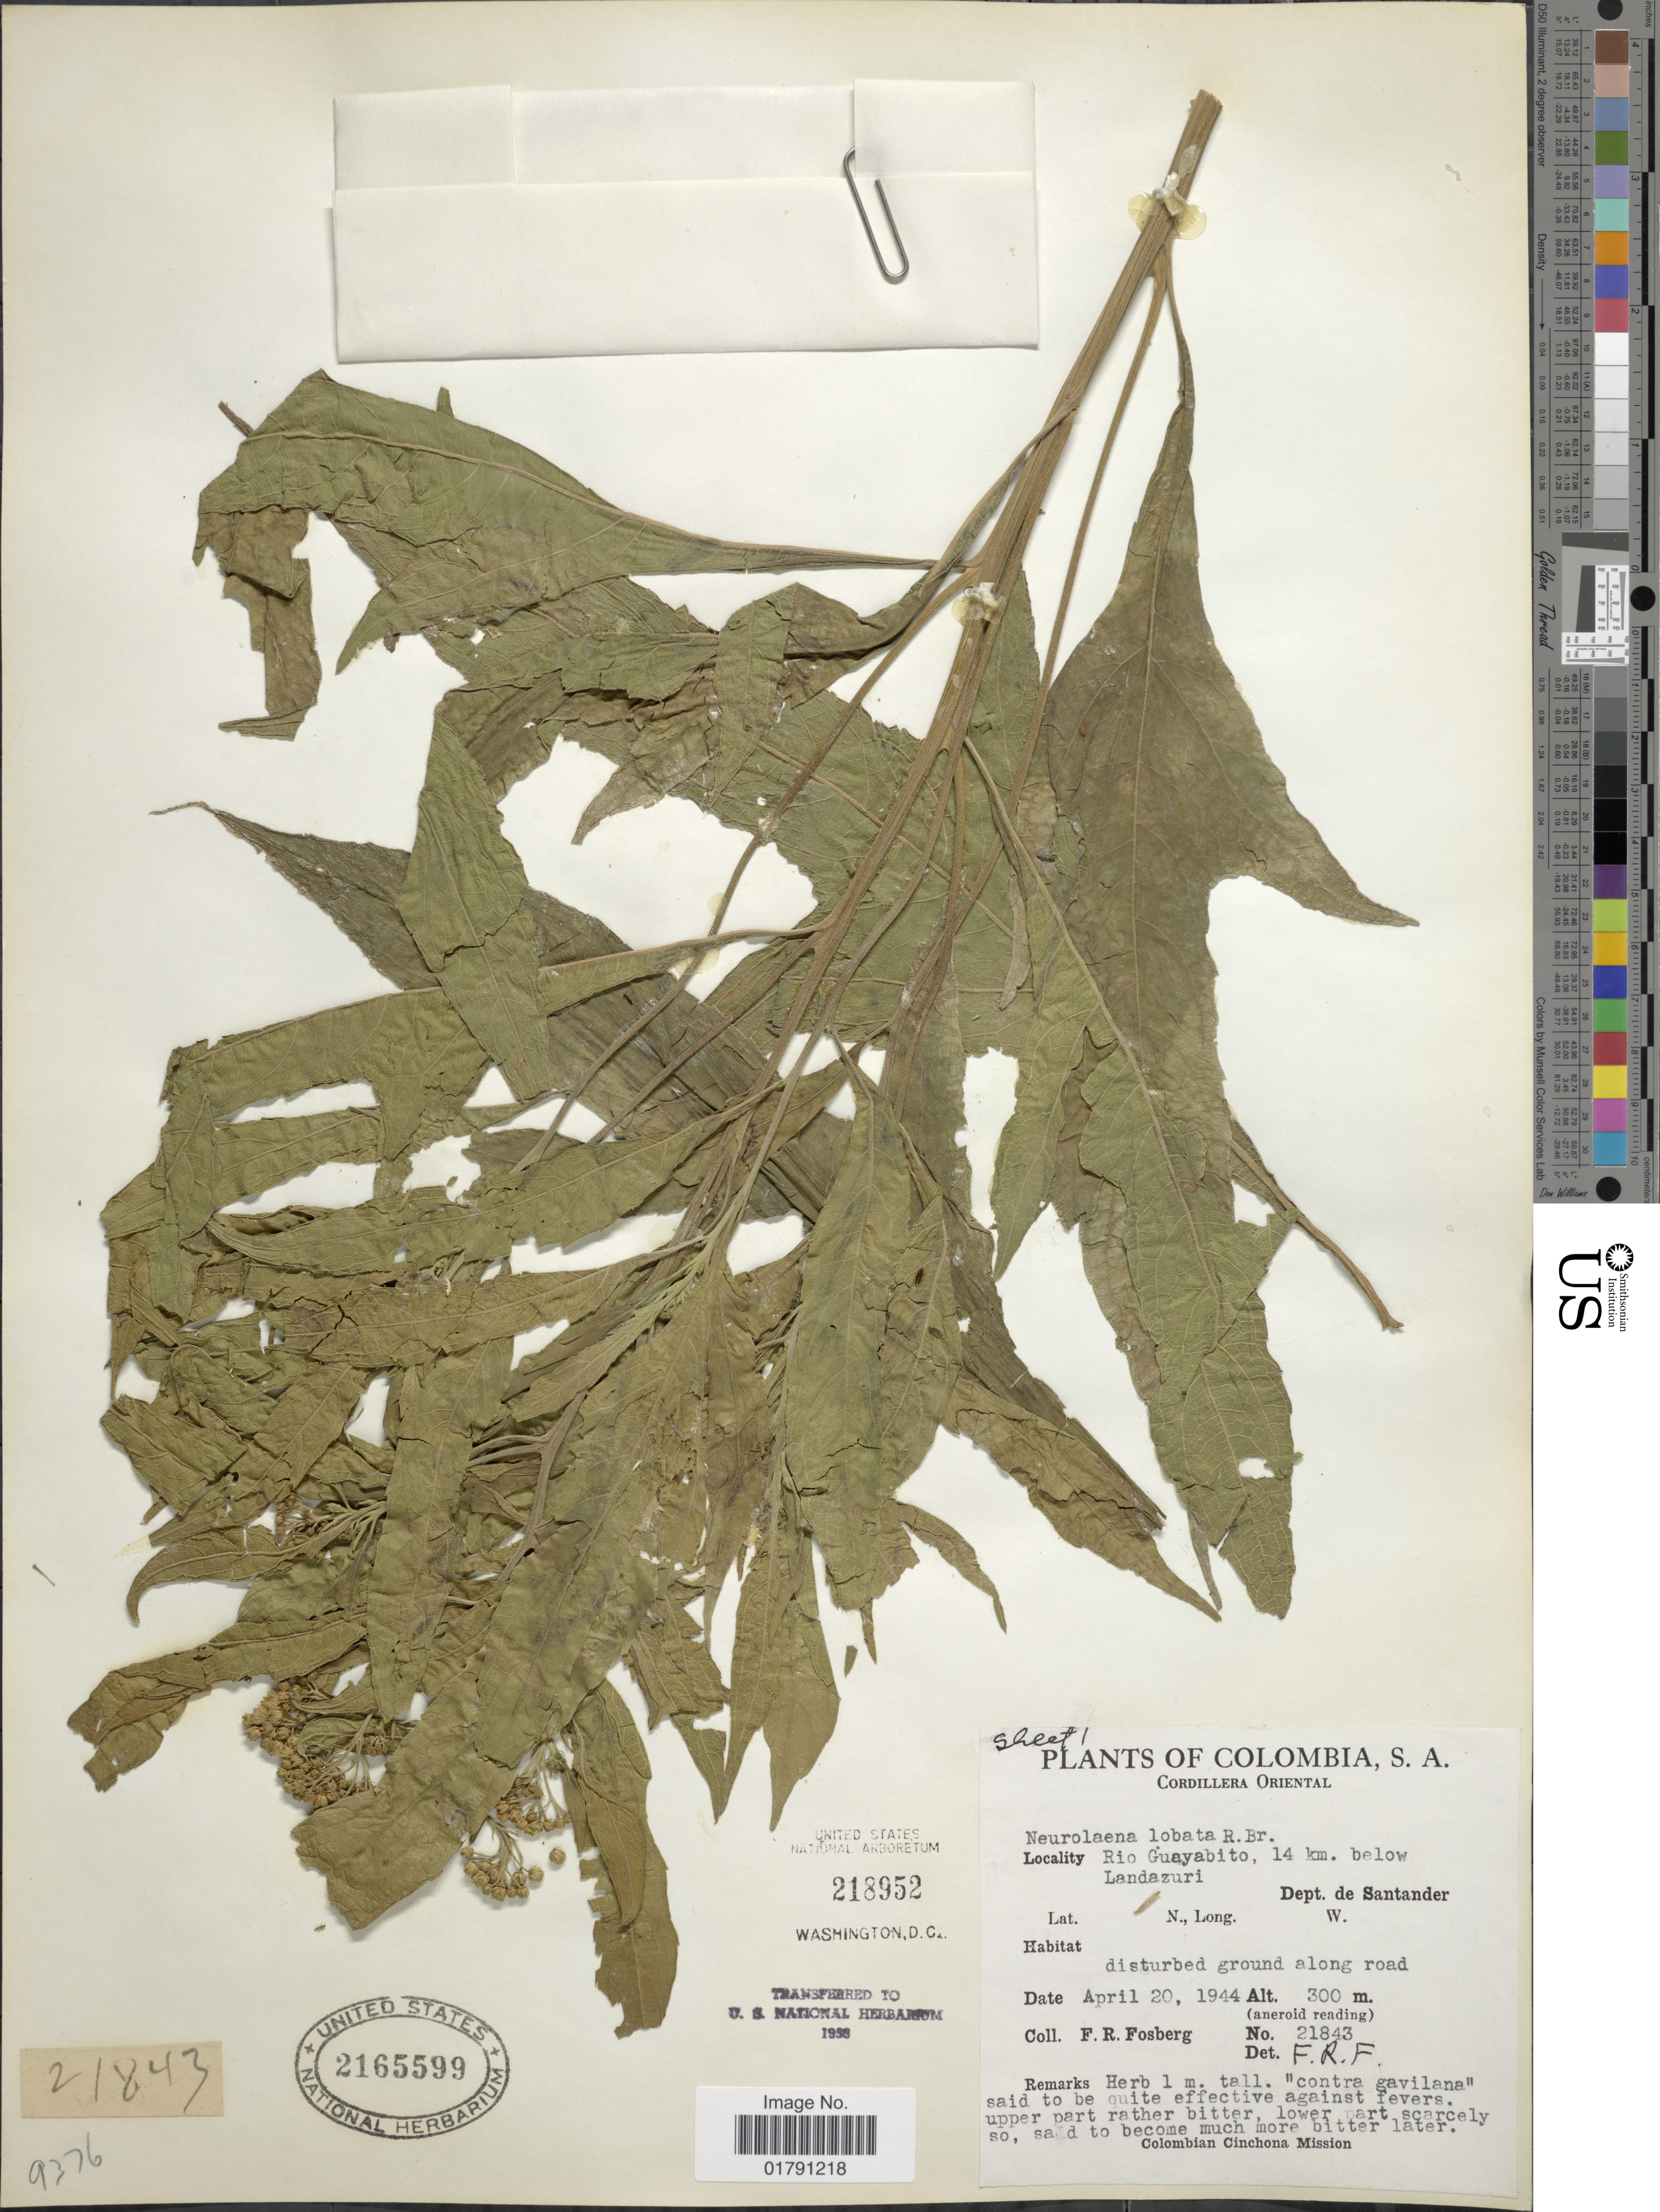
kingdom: Plantae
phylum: Tracheophyta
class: Magnoliopsida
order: Asterales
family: Asteraceae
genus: Neurolaena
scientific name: Neurolaena lobata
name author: (L.) R. Br. ex Cass.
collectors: F. R. Fosberg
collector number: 21843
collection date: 1944-04-20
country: Colombia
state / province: Santander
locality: Cordillera Oriental, Rio Guayabito, 14 km below Landazuri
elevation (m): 300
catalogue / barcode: US 2165599